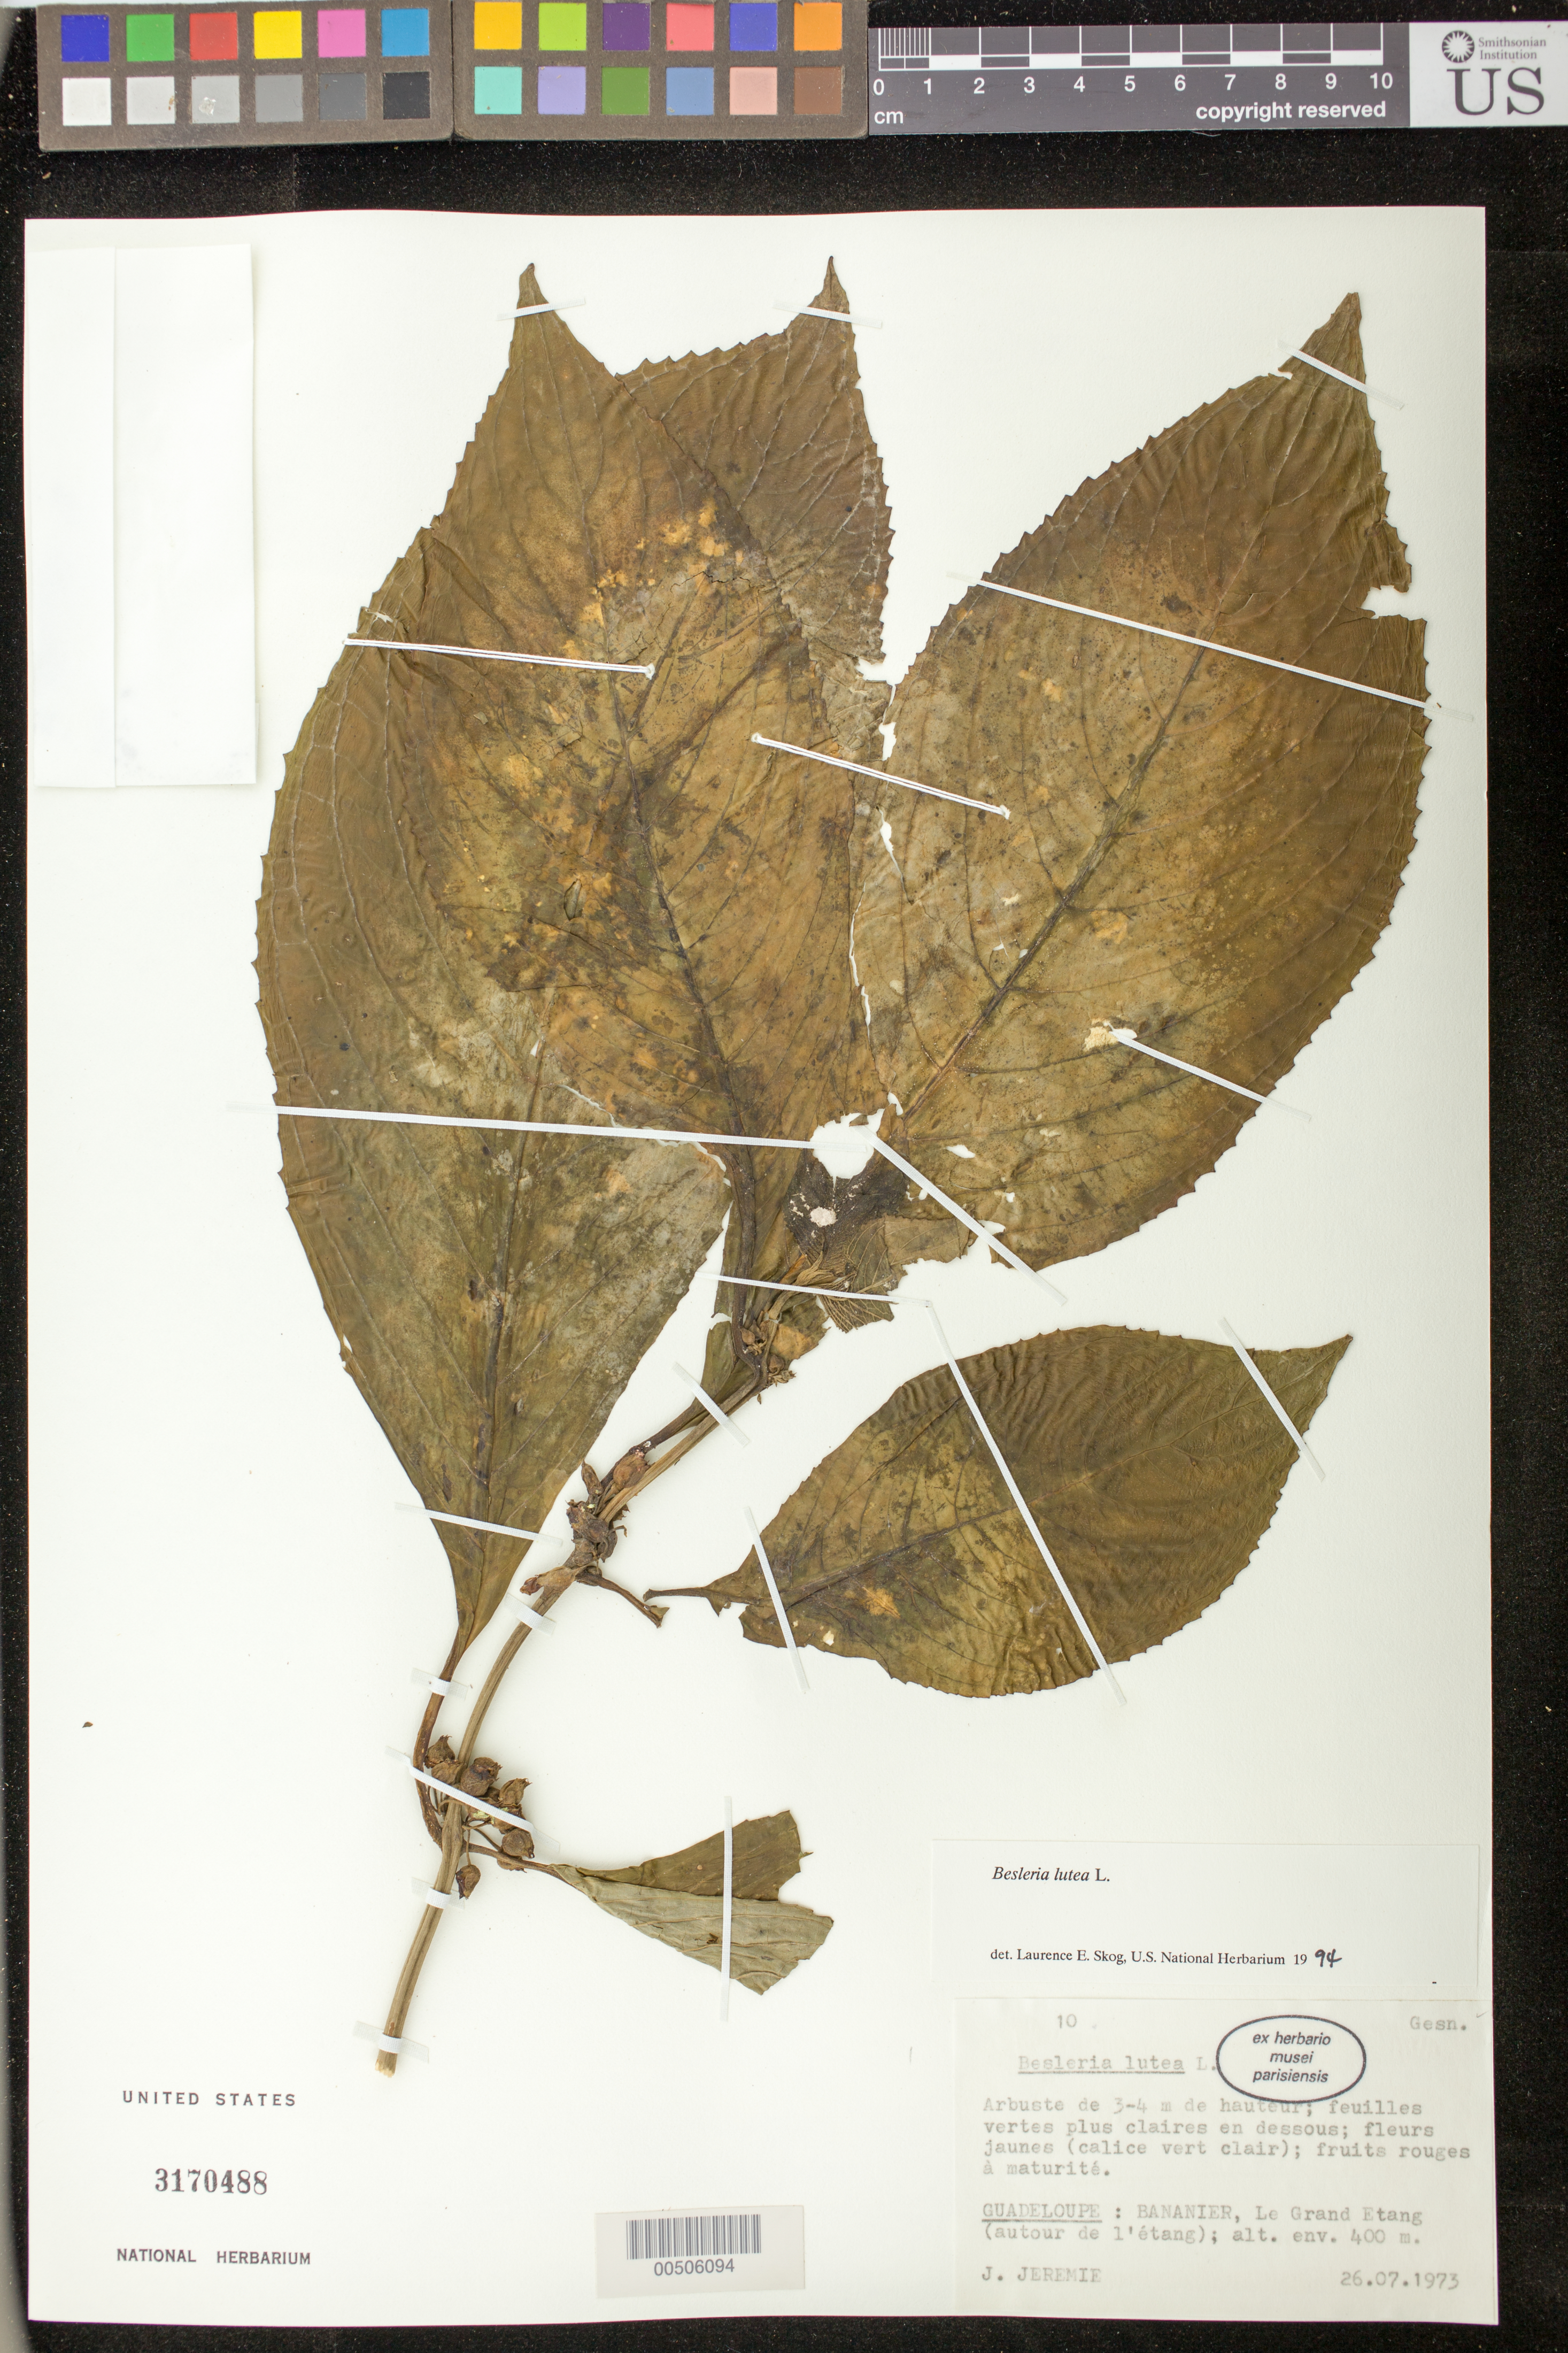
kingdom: Plantae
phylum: Tracheophyta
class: Magnoliopsida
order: Lamiales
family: Gesneriaceae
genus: Besleria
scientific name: Besleria lutea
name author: L.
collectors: J. Jérémie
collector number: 10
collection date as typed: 26 Jul 1973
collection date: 1973-07-26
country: Grenada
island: Grenada I.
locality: Bananier, La Grand Etang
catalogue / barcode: US 3170488